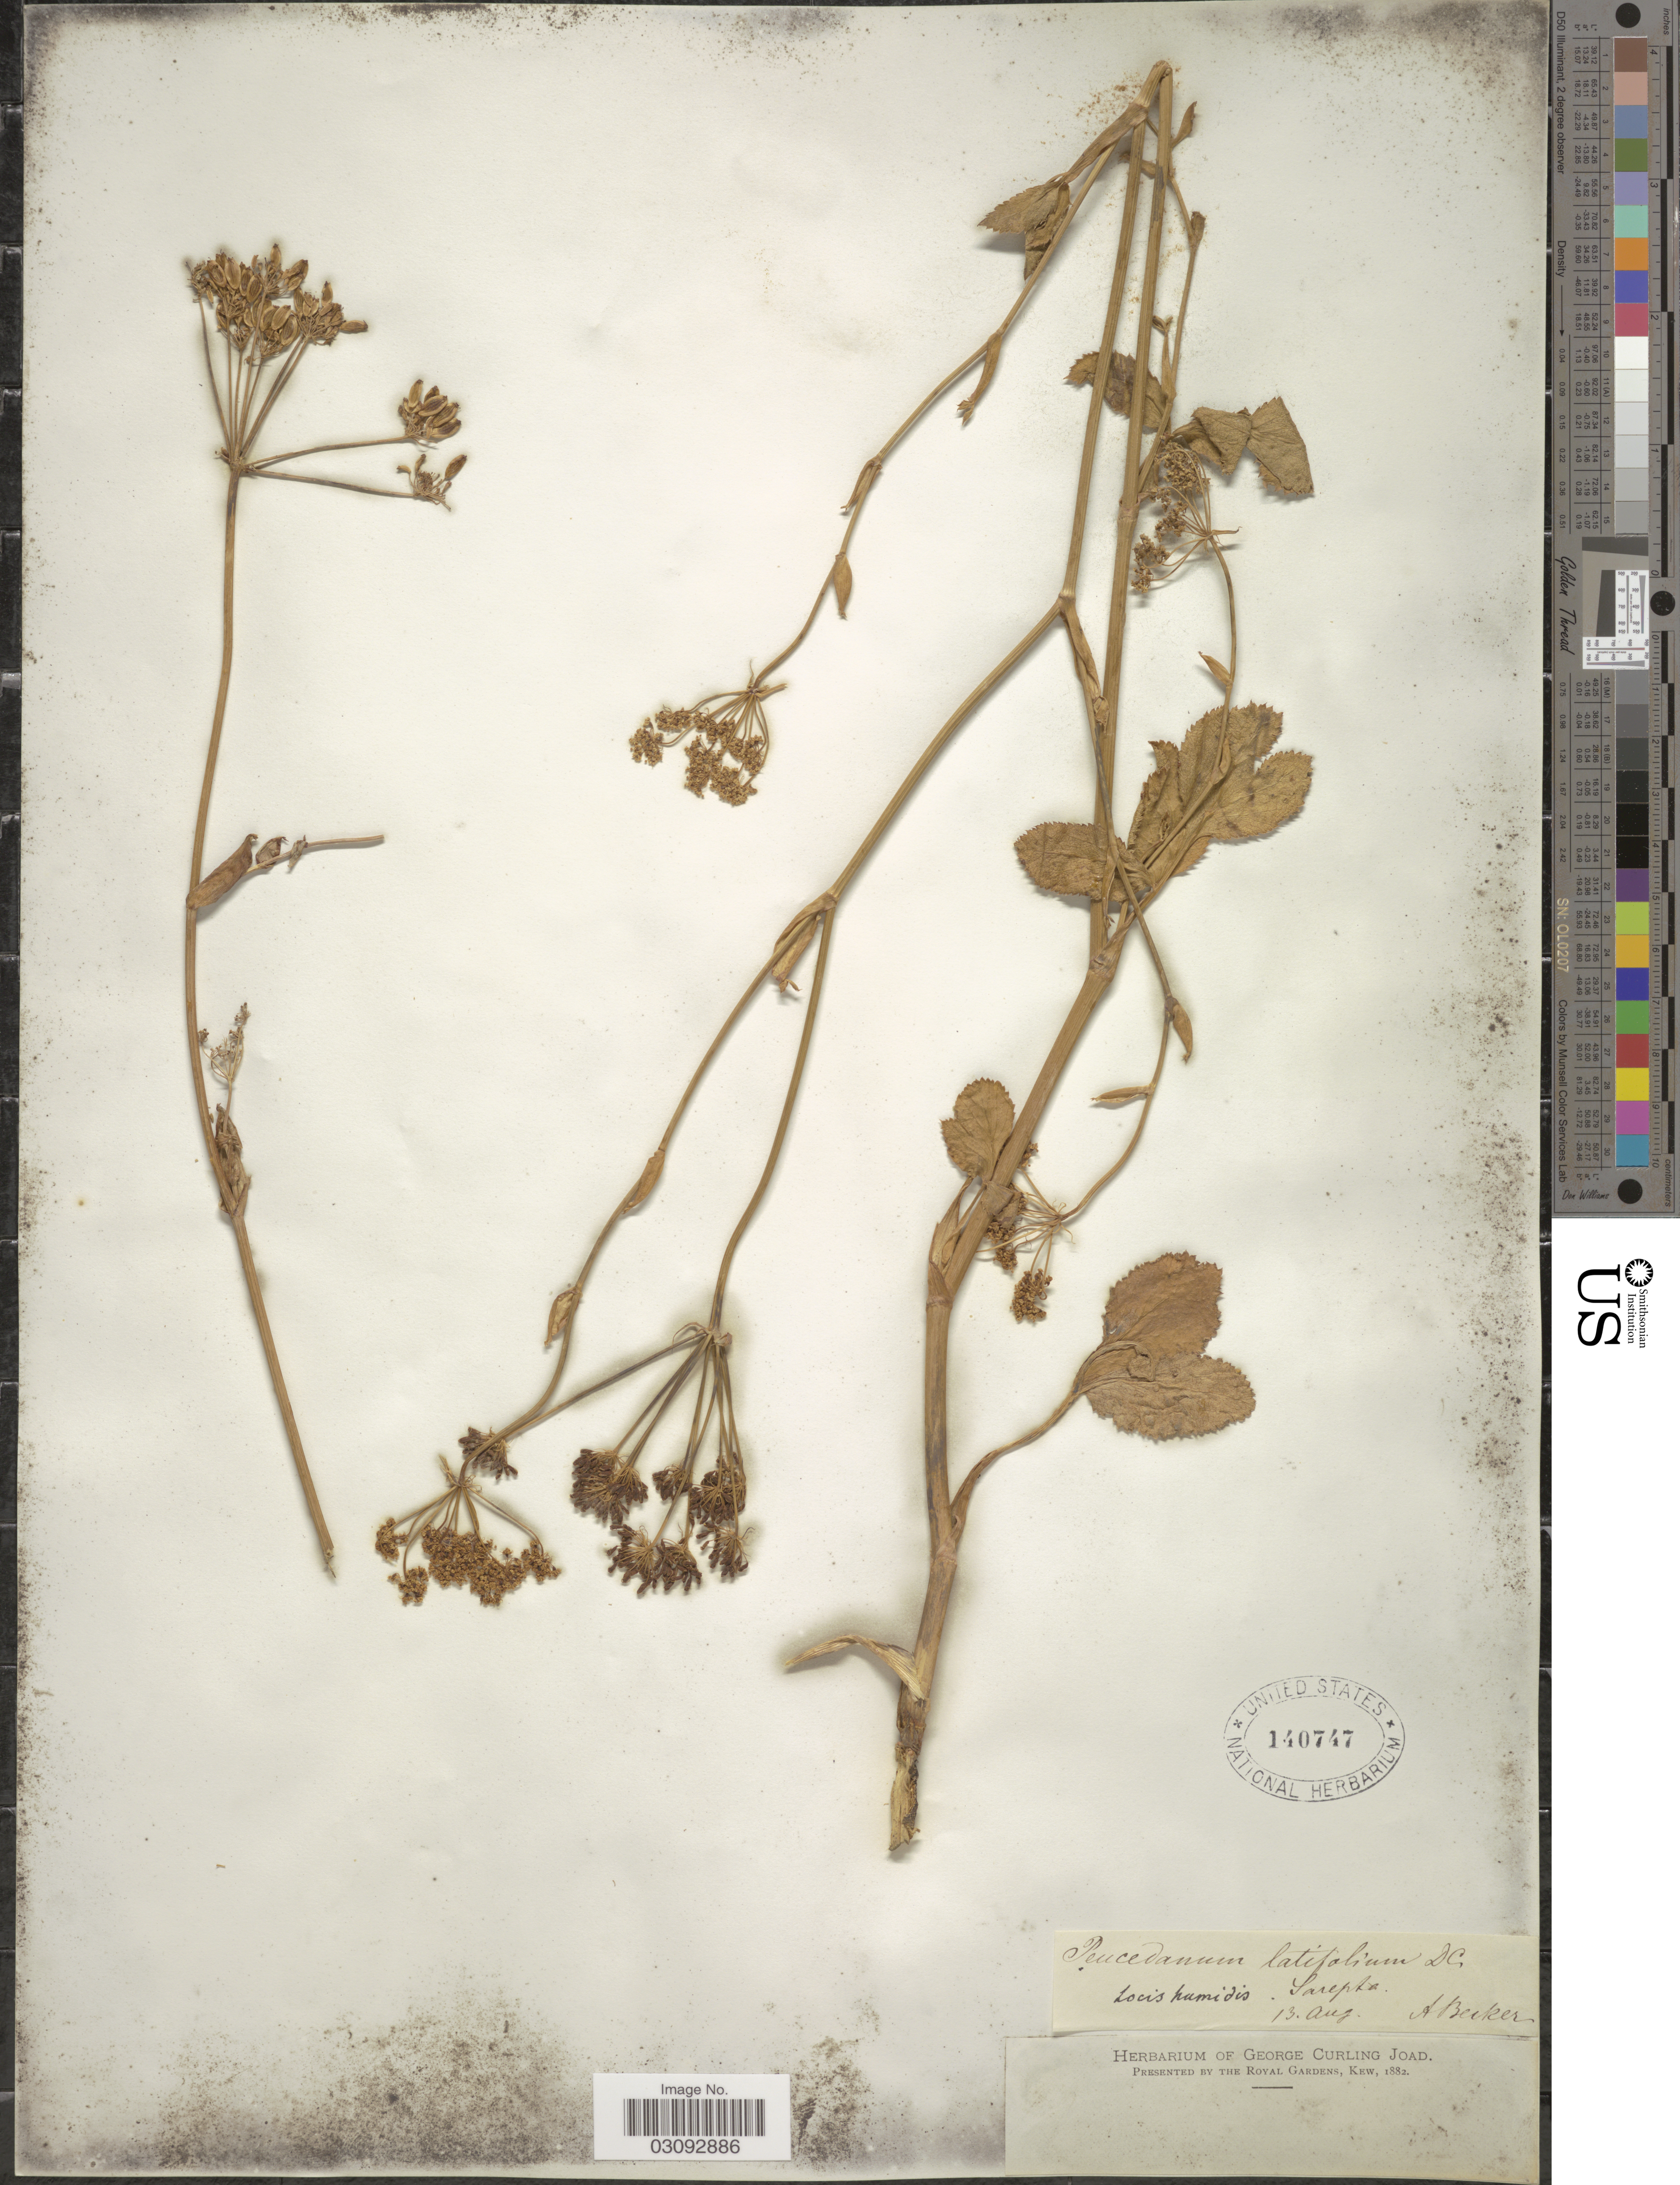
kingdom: Plantae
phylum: Tracheophyta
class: Magnoliopsida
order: Apiales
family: Apiaceae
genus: Peucedanum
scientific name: Peucedanum latifolium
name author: (M. Bieb.) DC.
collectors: A. Becker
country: Russian Federation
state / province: Volgograd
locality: Sarepta.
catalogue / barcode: US 140747